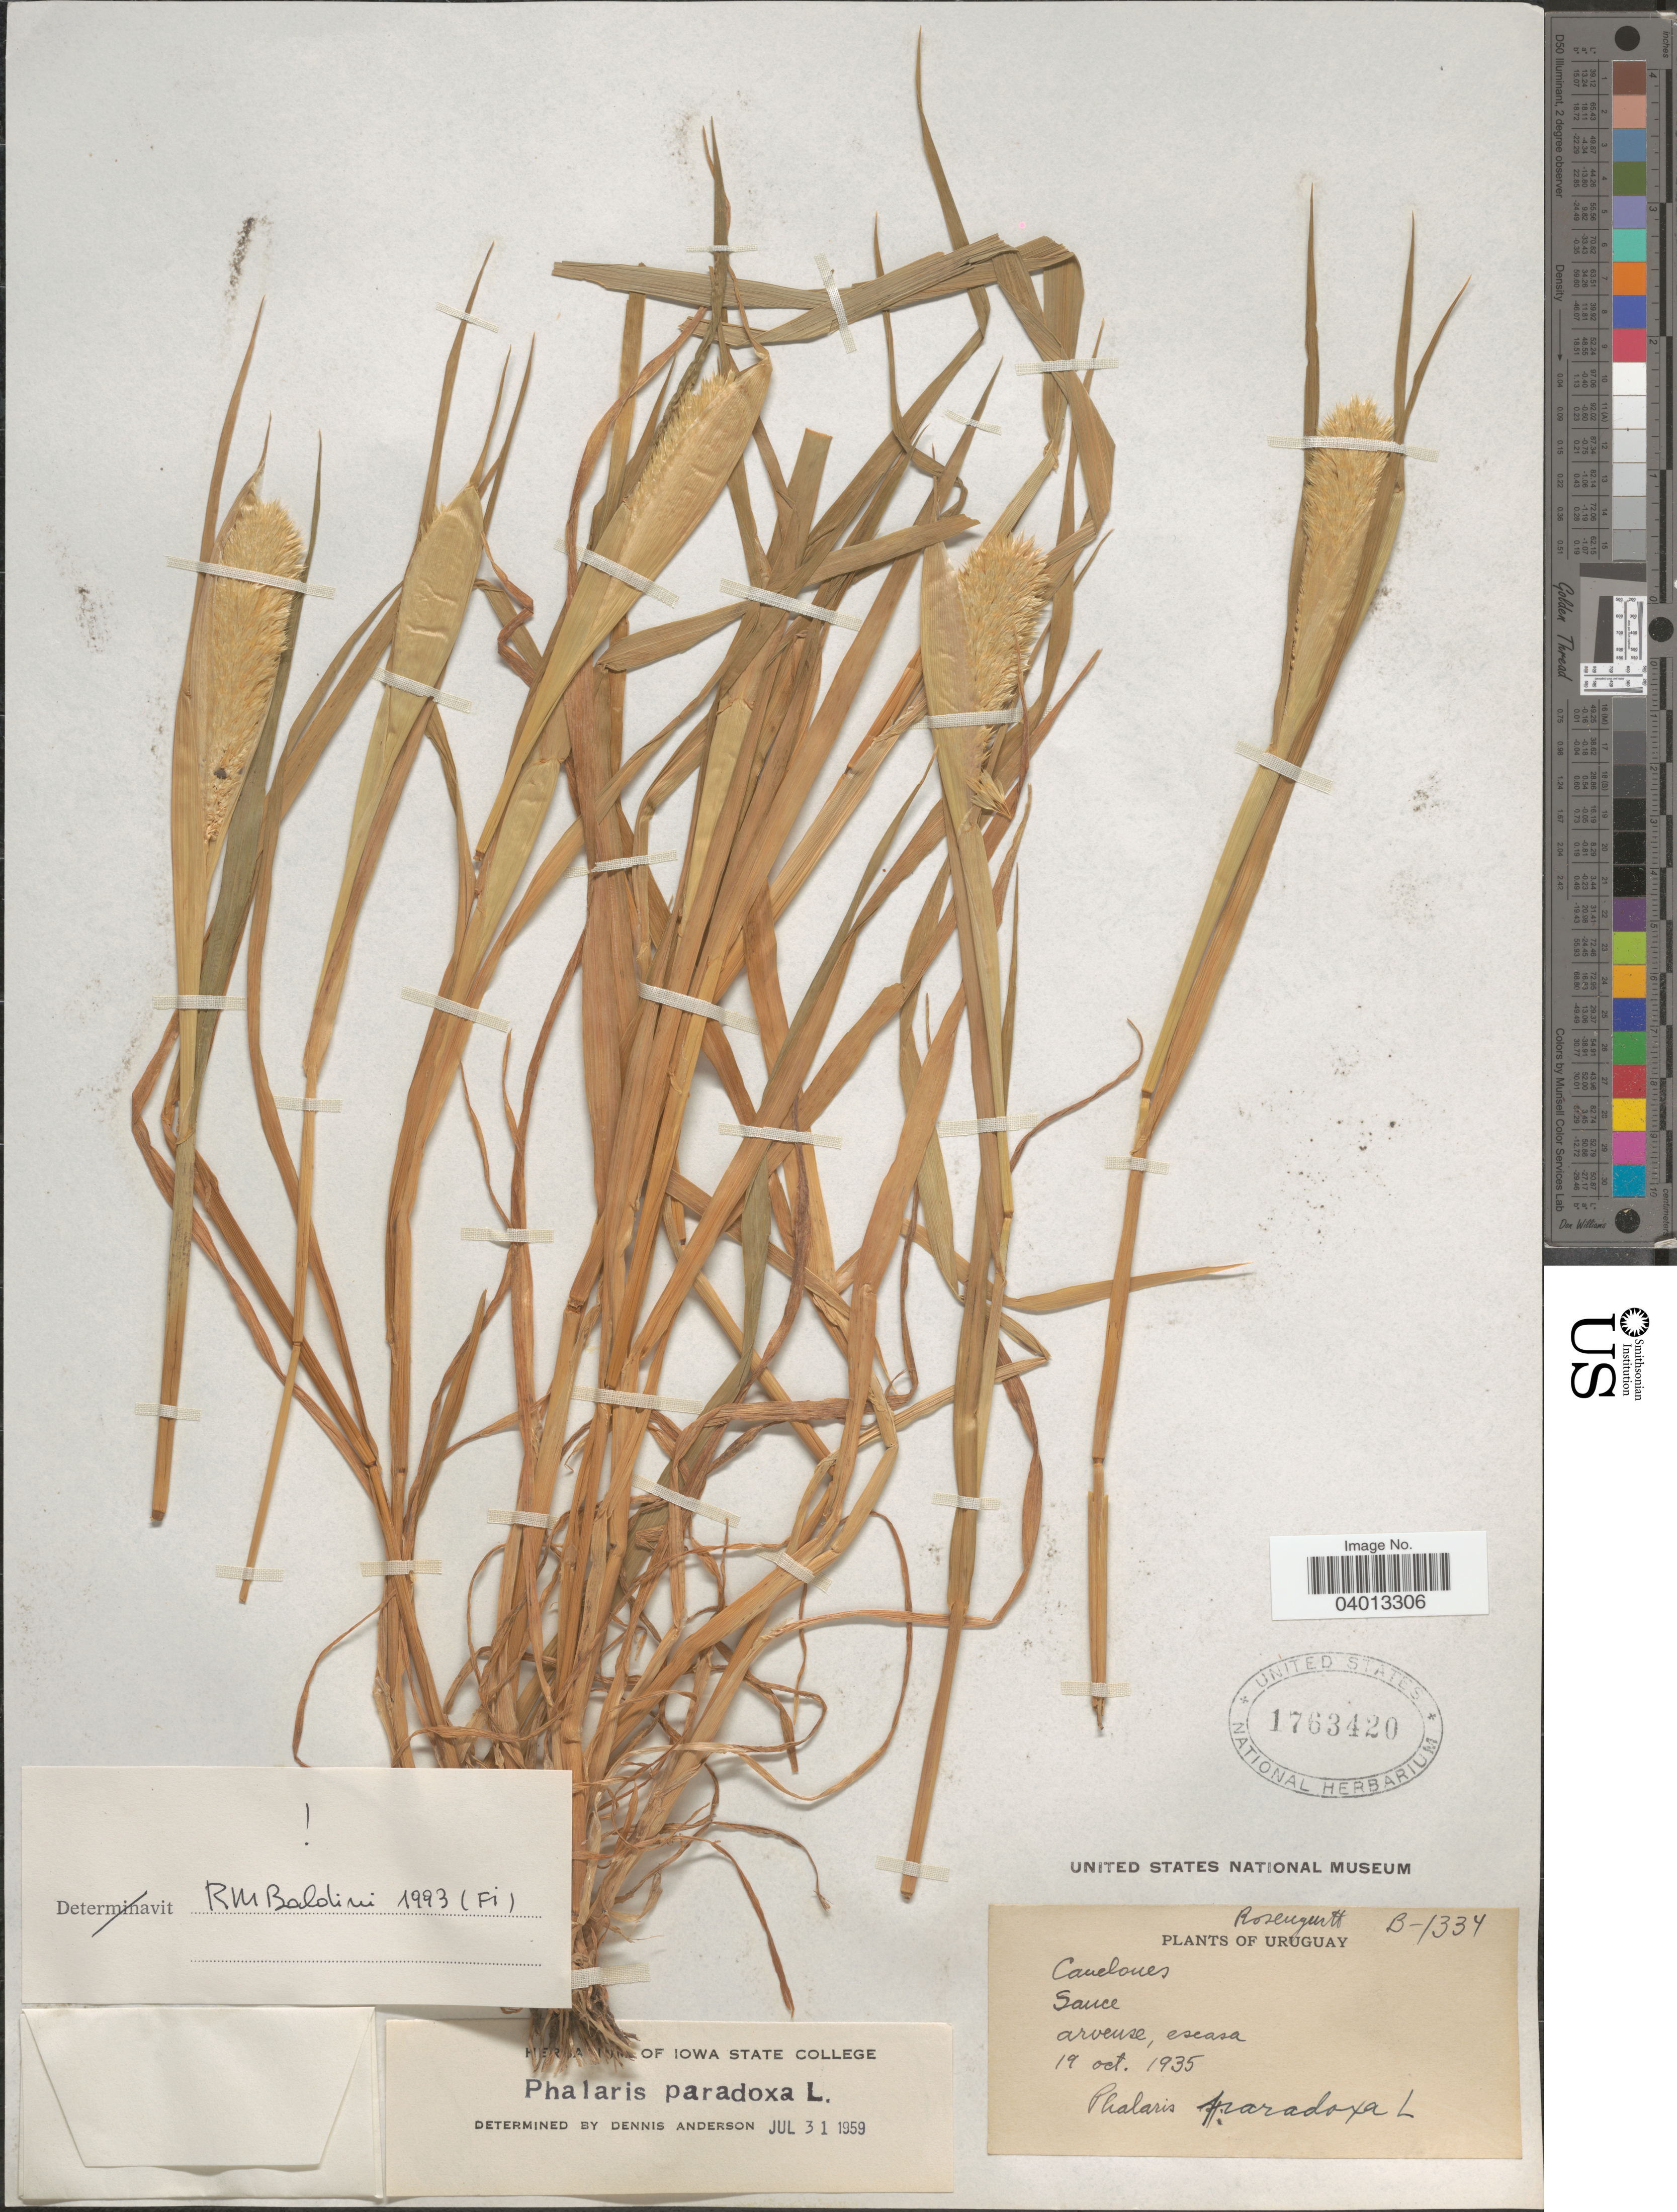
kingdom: Plantae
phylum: Tracheophyta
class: Liliopsida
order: Poales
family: Poaceae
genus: Phalaris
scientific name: Phalaris paradoxa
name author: L.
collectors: Rosengurtt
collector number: B-1334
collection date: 1935-10-19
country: Uruguay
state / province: Canelones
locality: Sauce.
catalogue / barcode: US 1763420